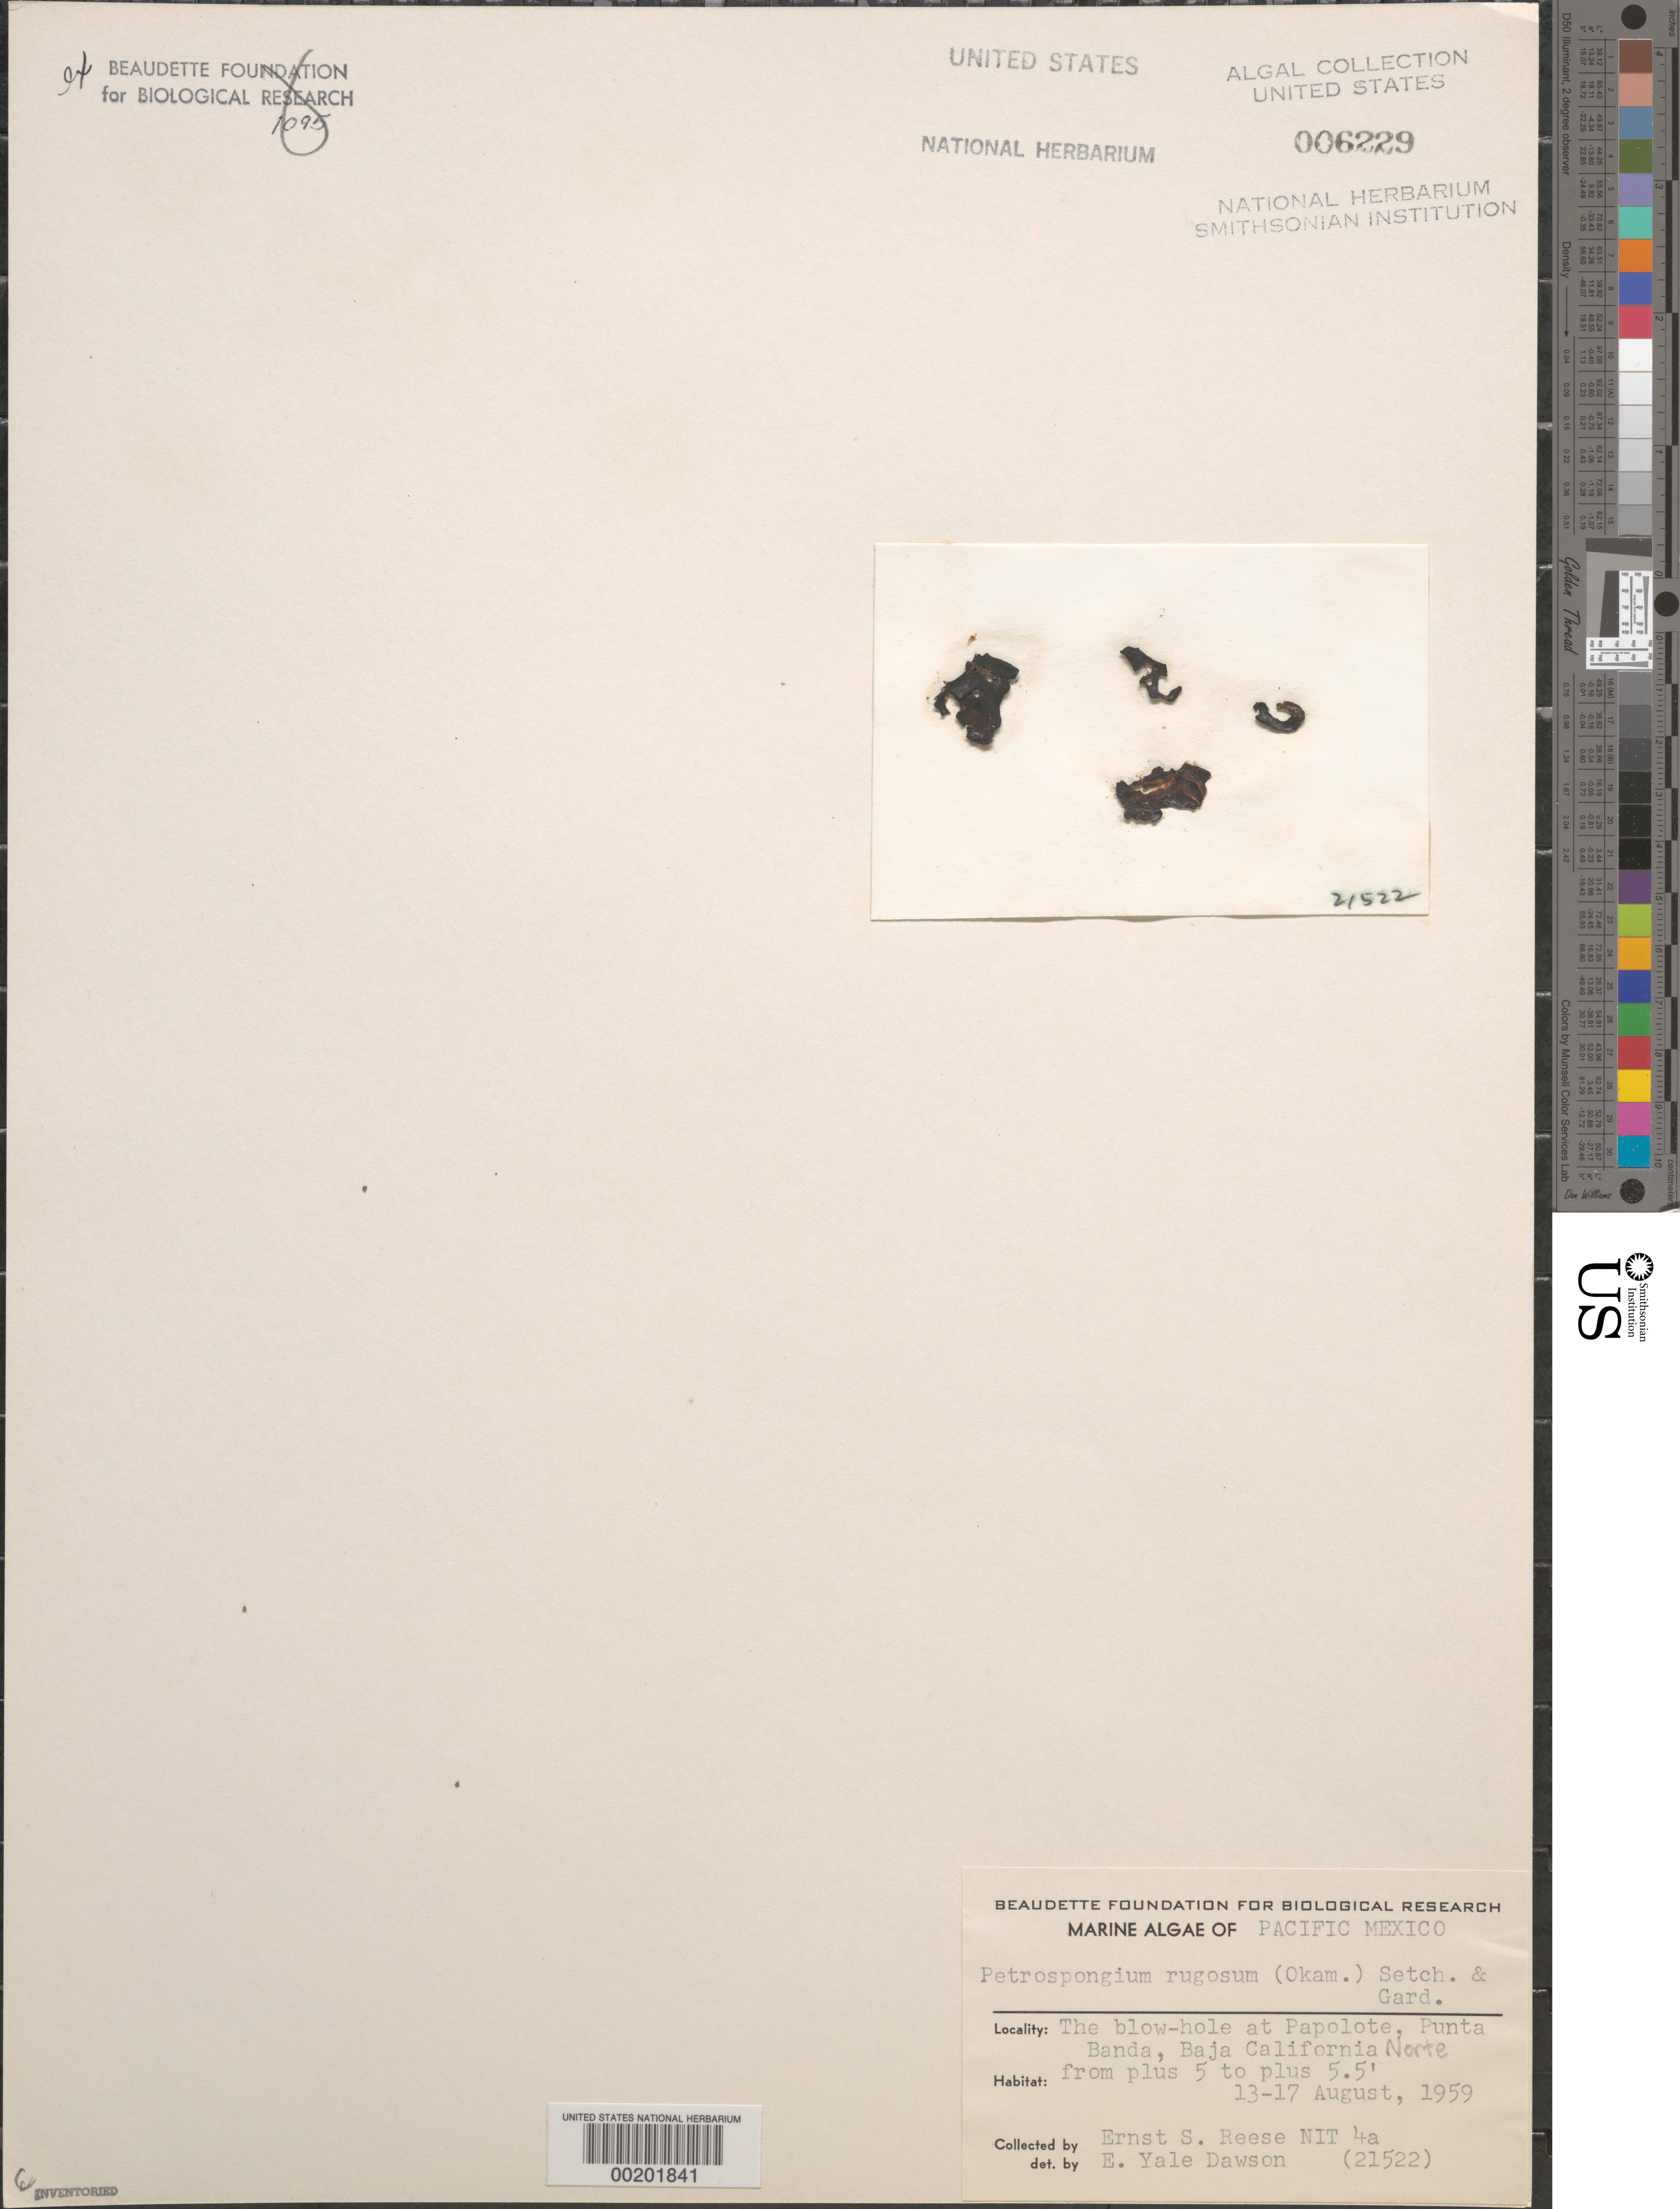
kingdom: Chromista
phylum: Ochrophyta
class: Phaeophyceae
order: Ectocarpales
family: Petrospongiaceae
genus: Petrospongium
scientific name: Petrospongium rugosum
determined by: Dawson, E. Y.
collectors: E. Reese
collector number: EYD 21522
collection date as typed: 13 Aug 1959 TO 17 Aug 1959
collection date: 1959-08-13/1959-08-17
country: Mexico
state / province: Baja California Norte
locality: Papolote Blow Hole, Punta Banda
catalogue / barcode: US 6229